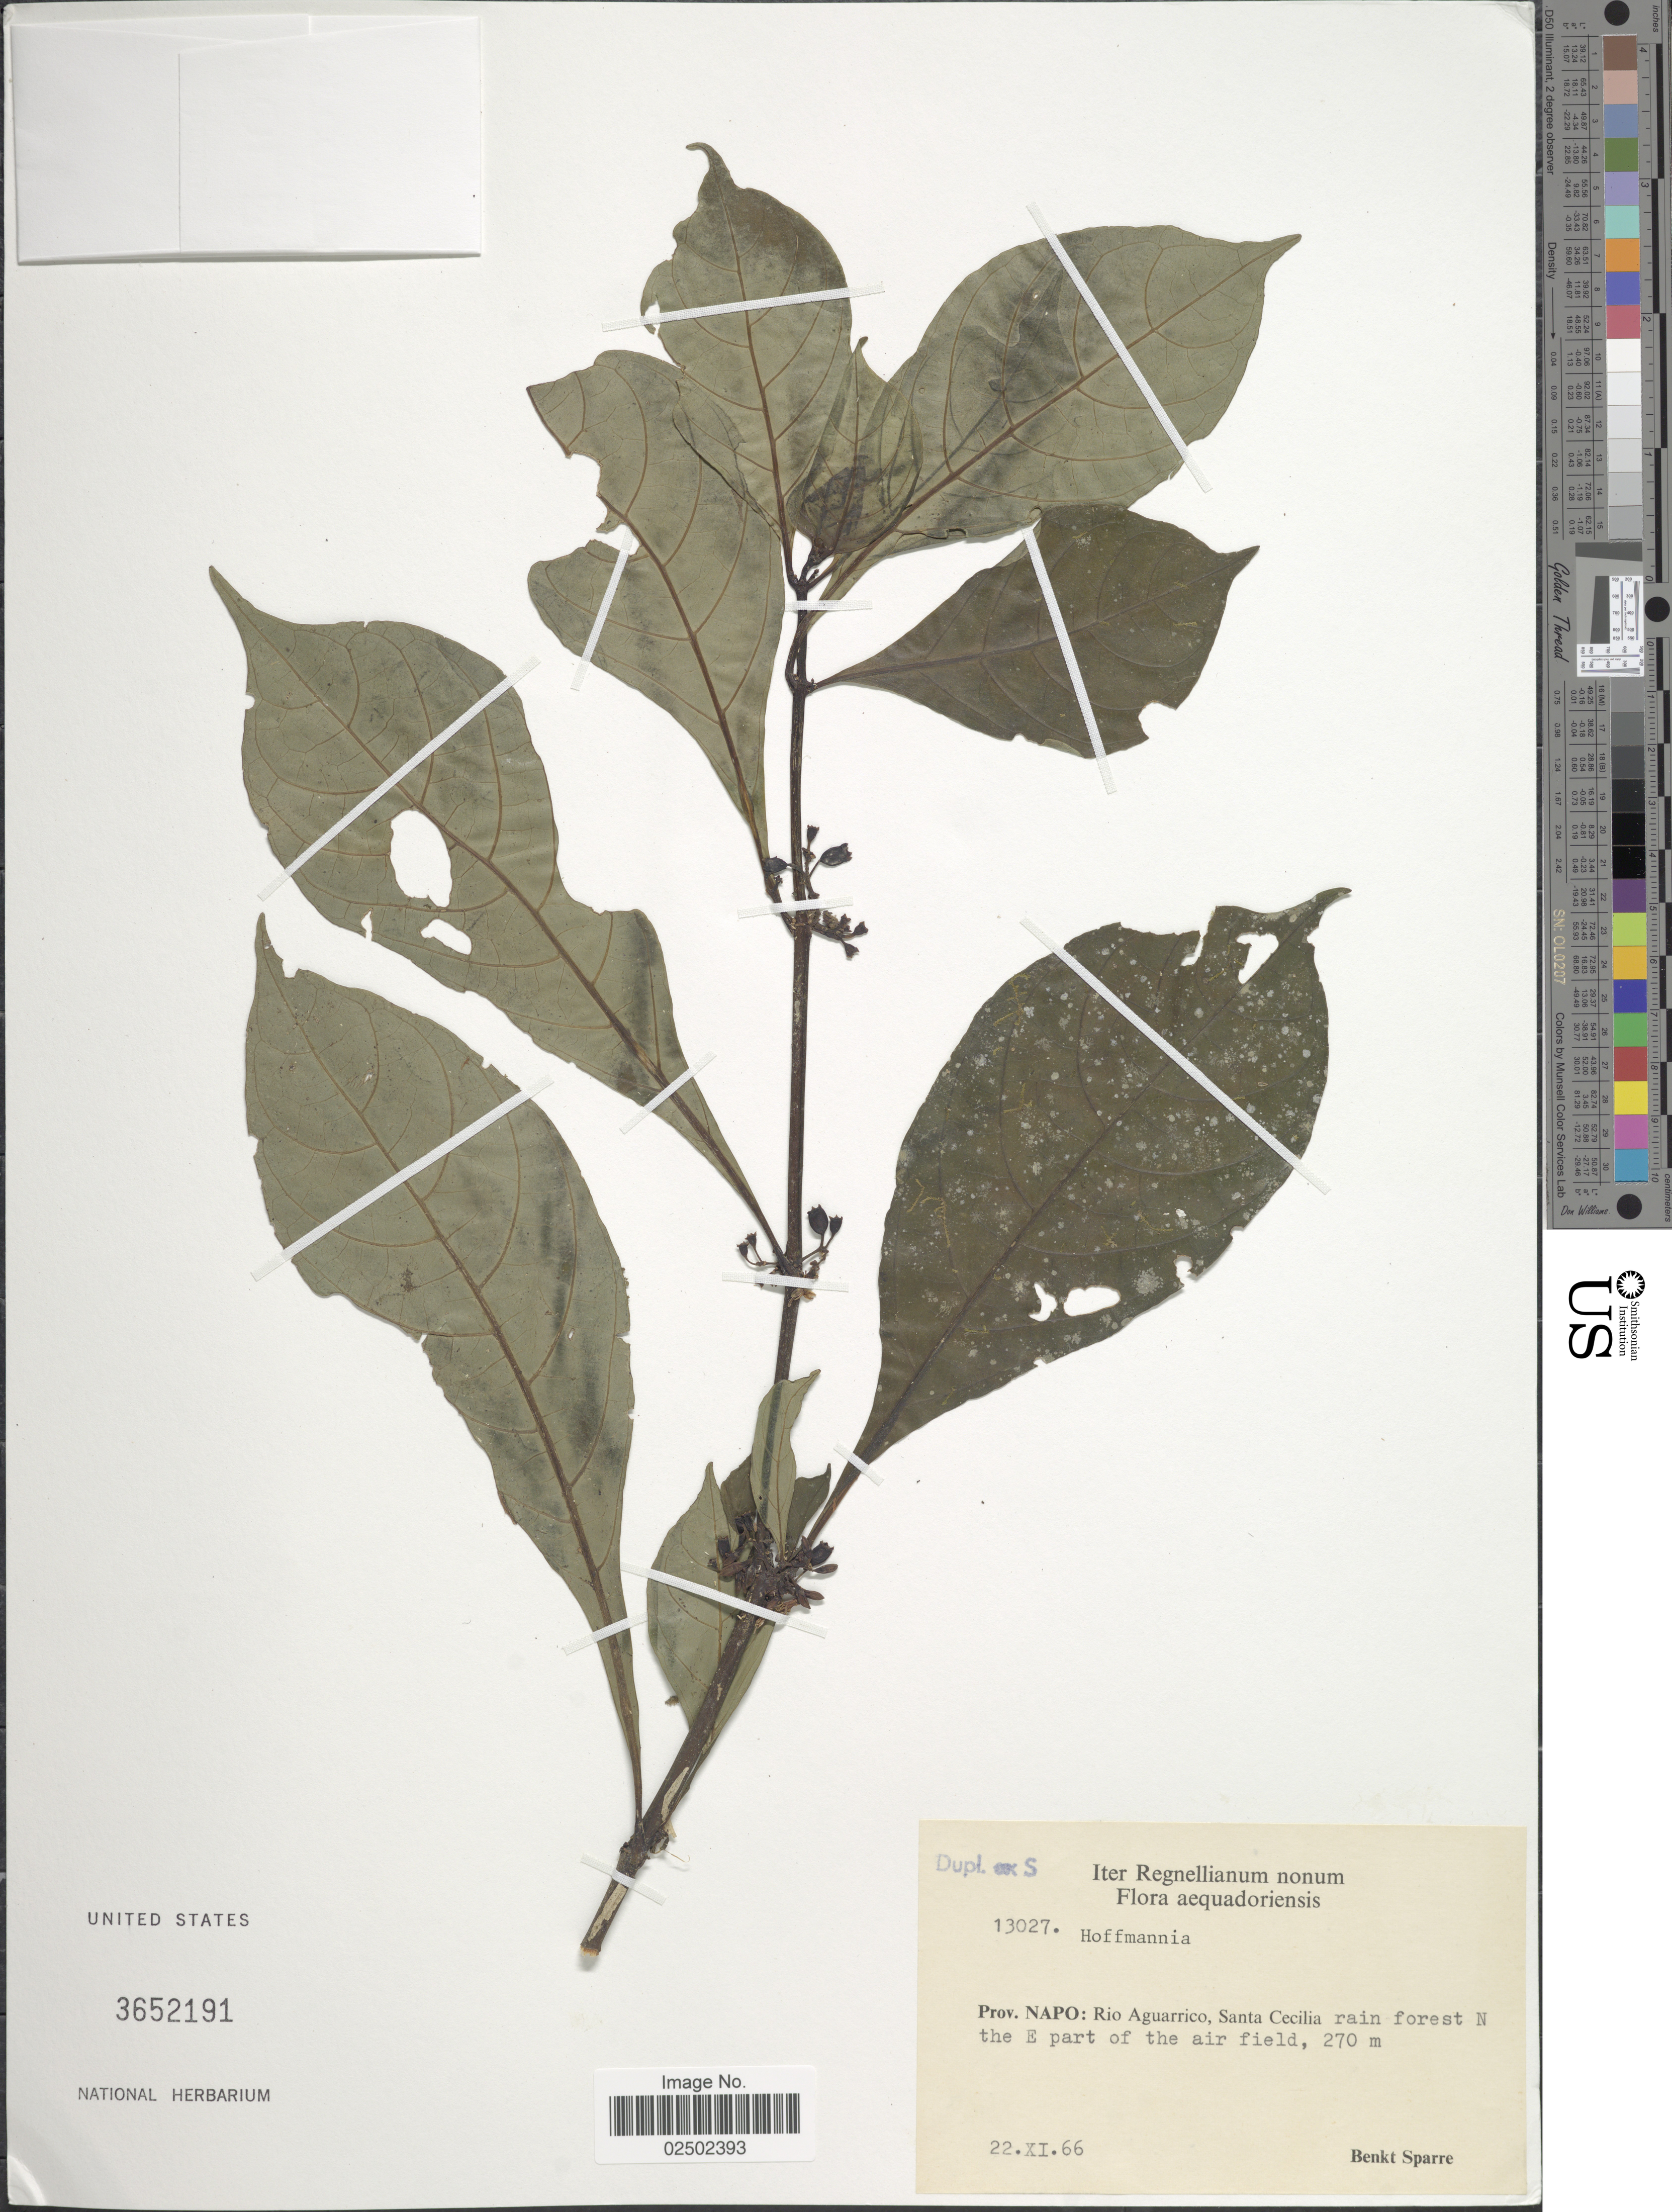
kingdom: Plantae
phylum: Tracheophyta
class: Magnoliopsida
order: Gentianales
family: Rubiaceae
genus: Hoffmannia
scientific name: Hoffmannia sp.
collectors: B. Sparre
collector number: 13027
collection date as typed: Transcribed d/m/y: 22/11/66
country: Ecuador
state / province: Napo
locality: Aequadoriensis. Rio Aguarrico, Santa Cecilia rain forest n. the E part of the air field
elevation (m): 270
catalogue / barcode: US 3652191